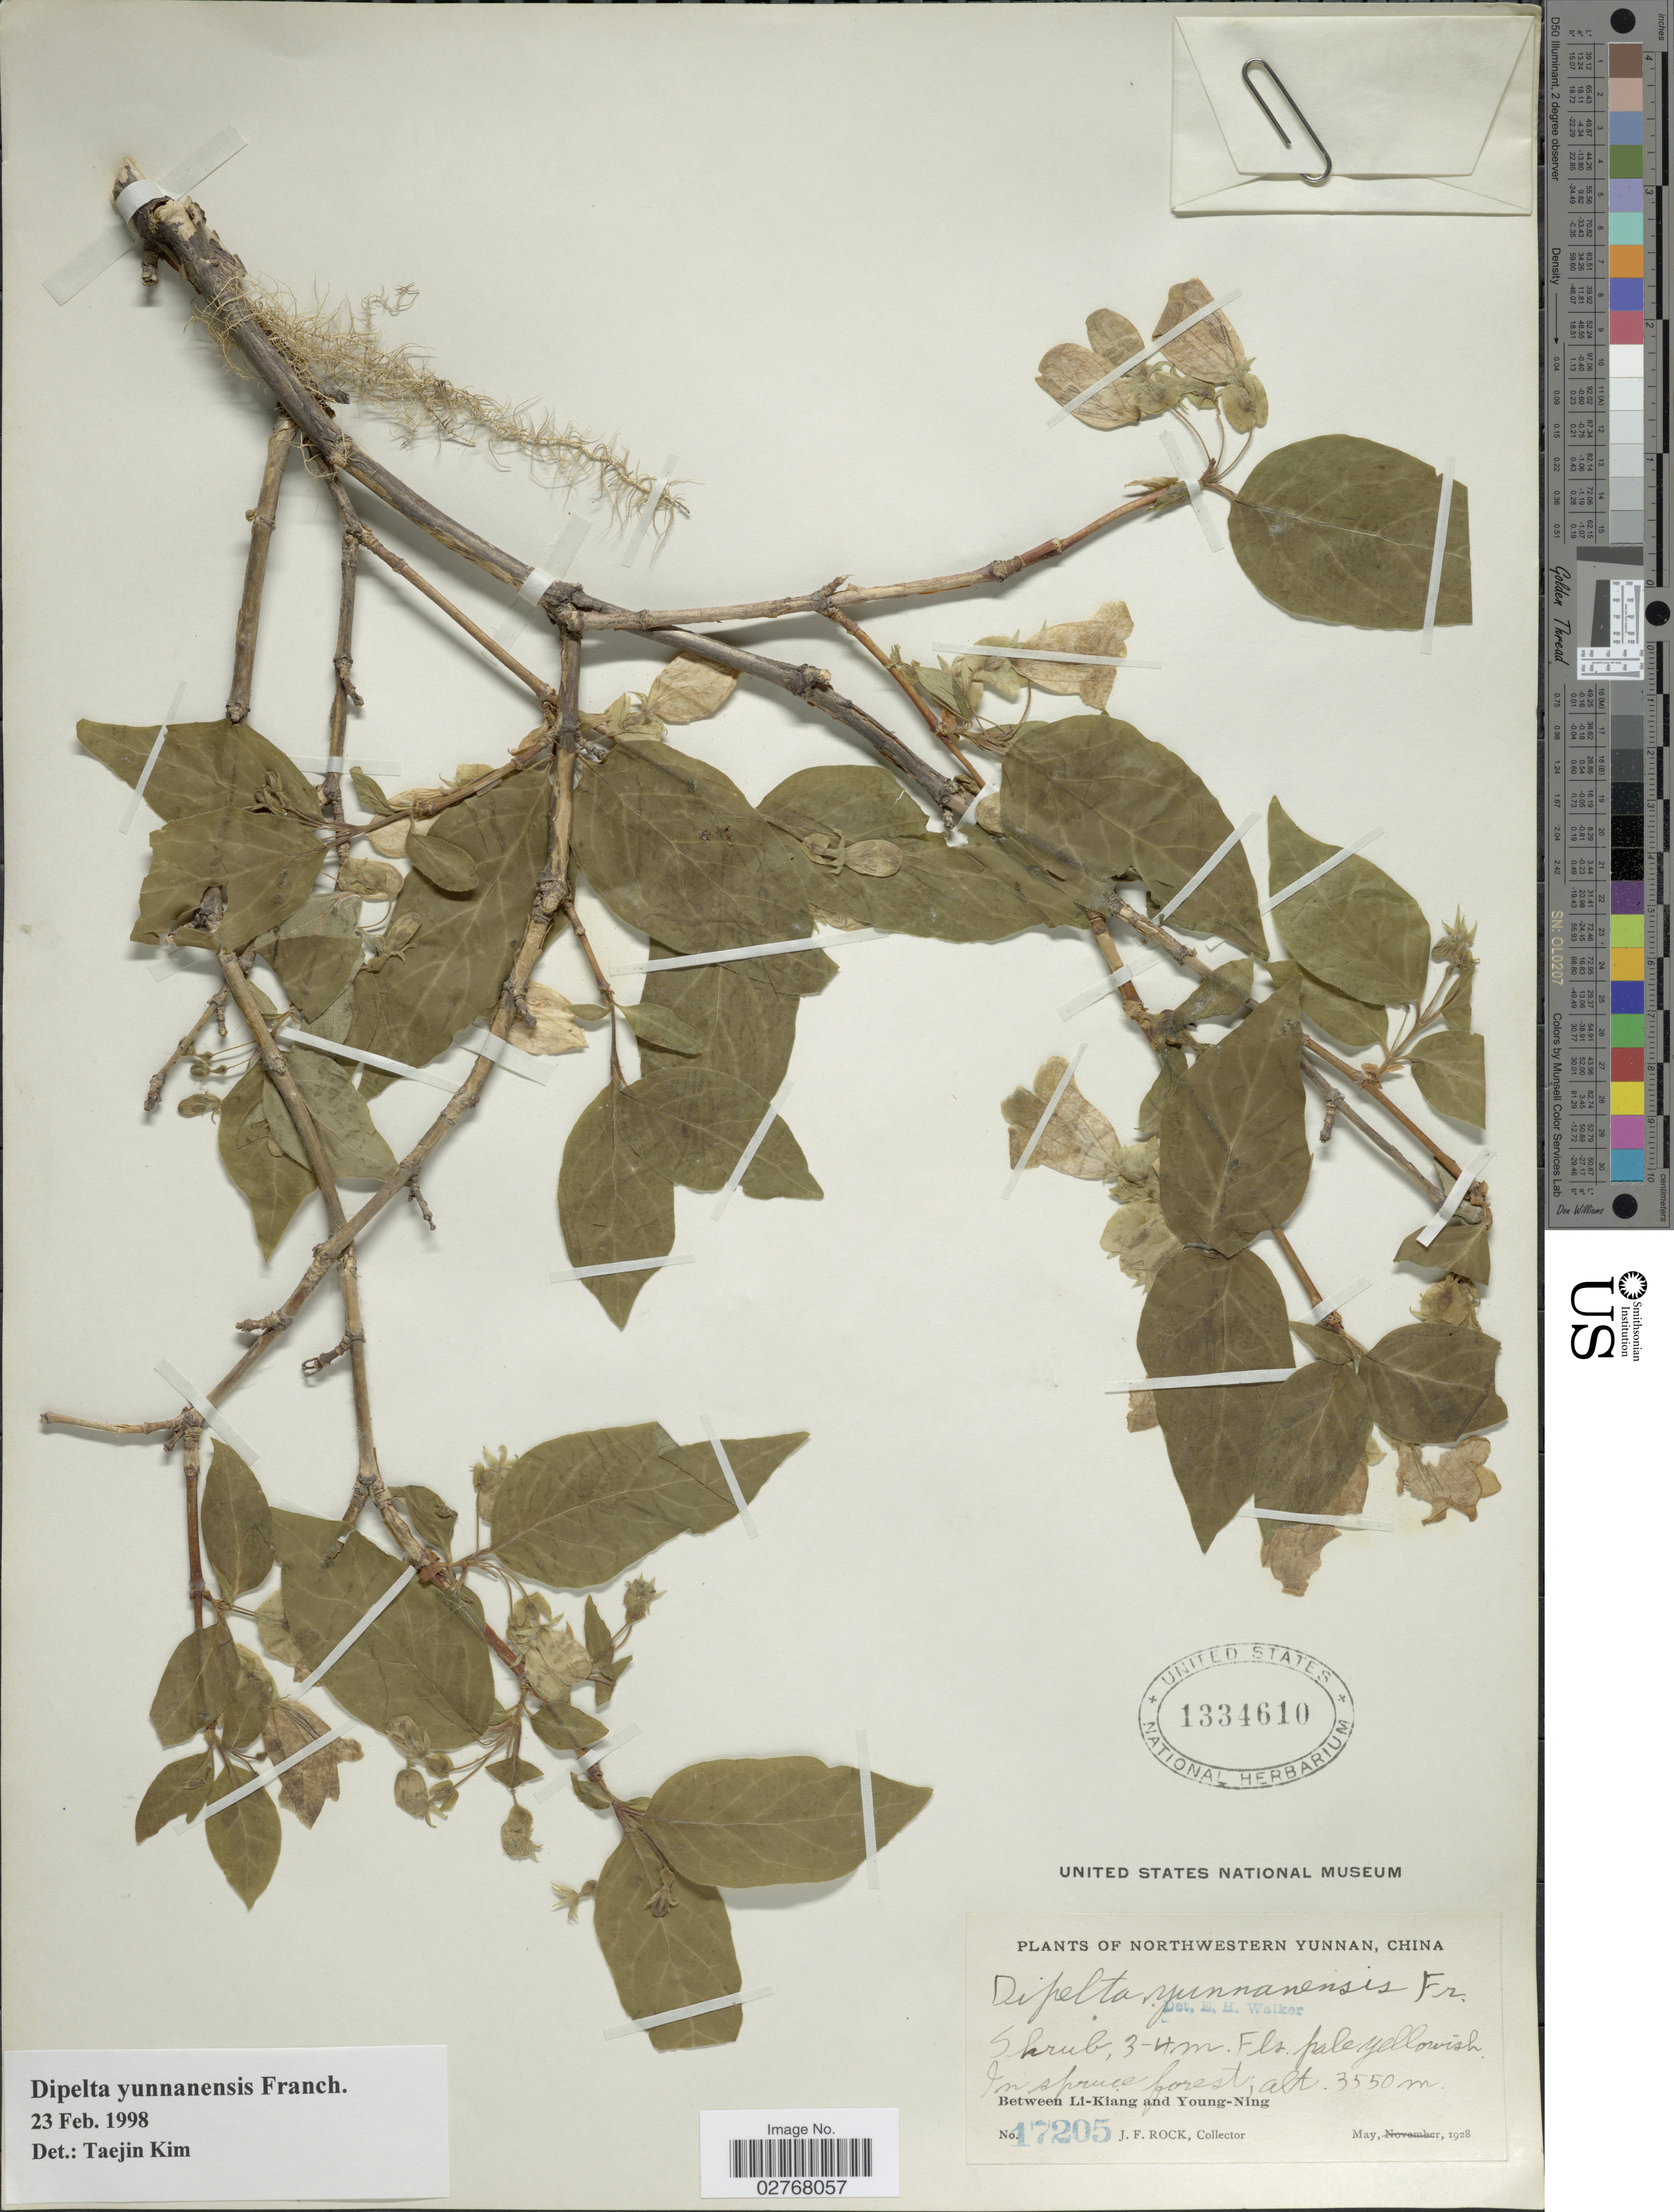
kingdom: Plantae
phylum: Tracheophyta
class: Magnoliopsida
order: Dipsacales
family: Caprifoliaceae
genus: Dipelta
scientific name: Dipelta yunnanensis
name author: Franch.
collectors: J. Rock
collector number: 17205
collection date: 1928-05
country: China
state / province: Yunnan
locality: Northwestern Yunnan, Between Li-Kiang and Young-Ning.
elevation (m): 3550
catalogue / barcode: US 1334610